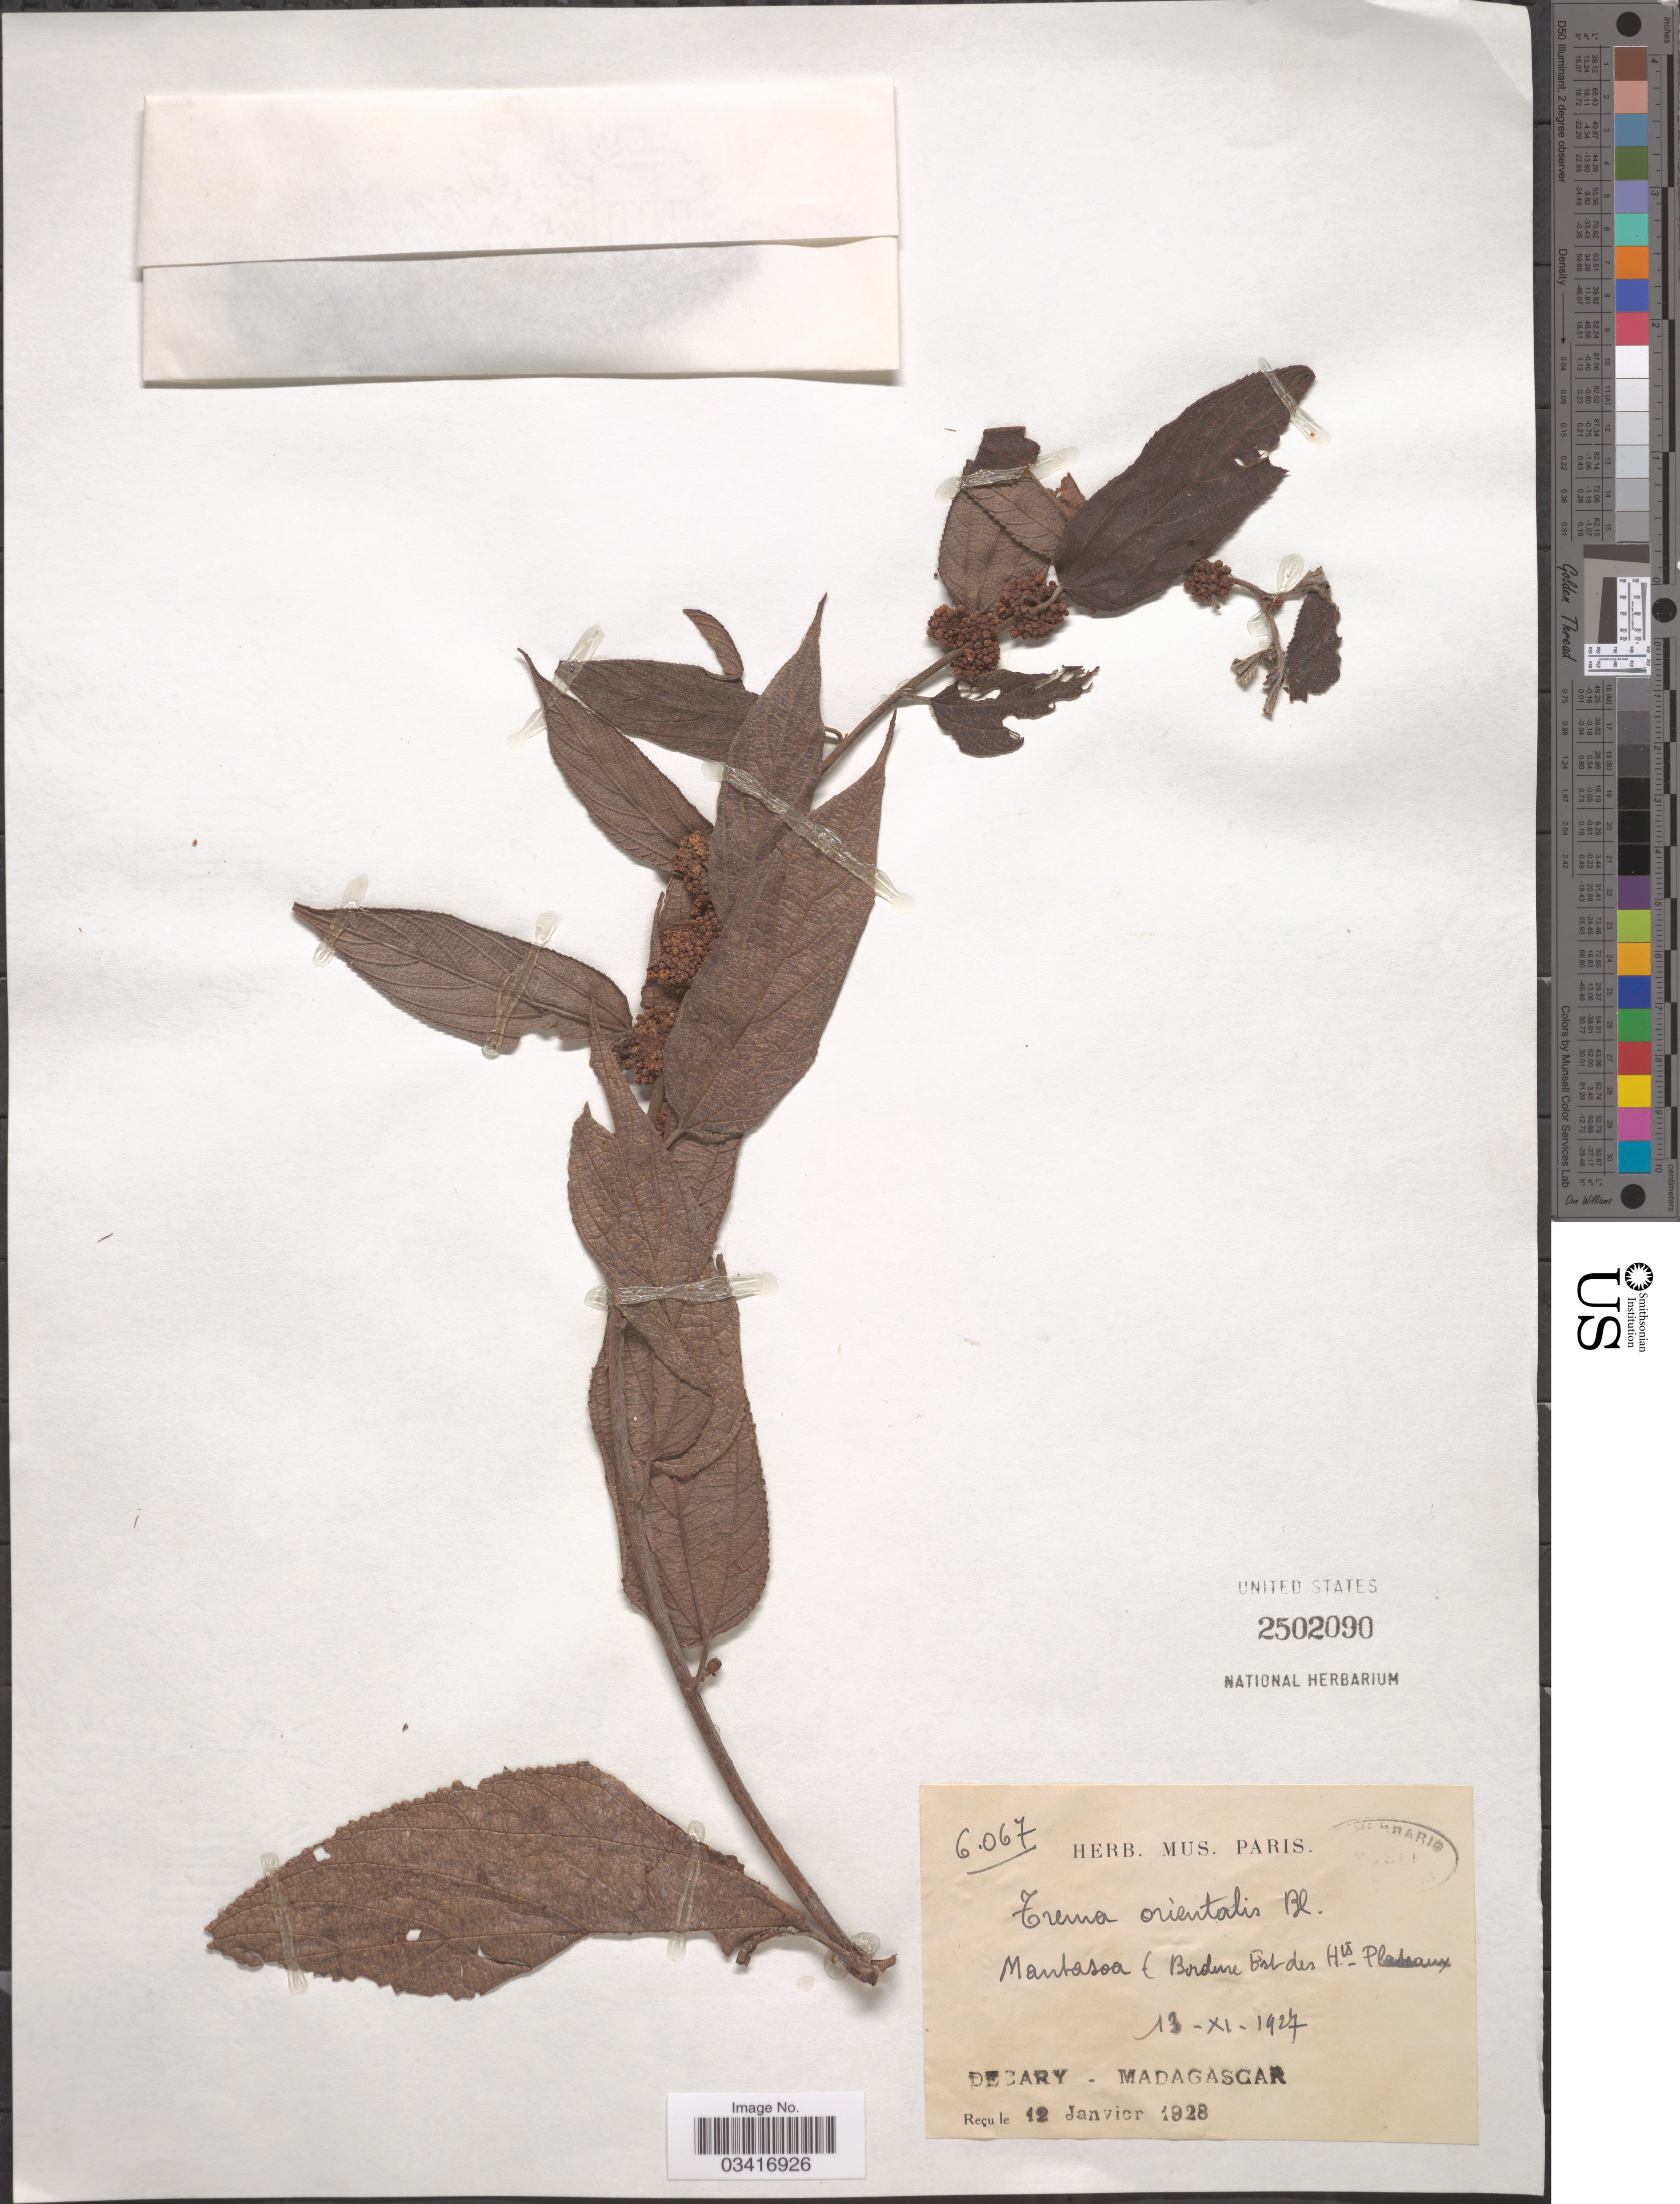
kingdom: Plantae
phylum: Tracheophyta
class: Magnoliopsida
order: Rosales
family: Cannabaceae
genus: Trema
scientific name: Trema orientale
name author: (L.) Blume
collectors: Decary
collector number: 6067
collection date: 1927-11-13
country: Madagascar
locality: Mantasoa (Bordure Est des Hts Plateaux.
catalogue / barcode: US 2502090